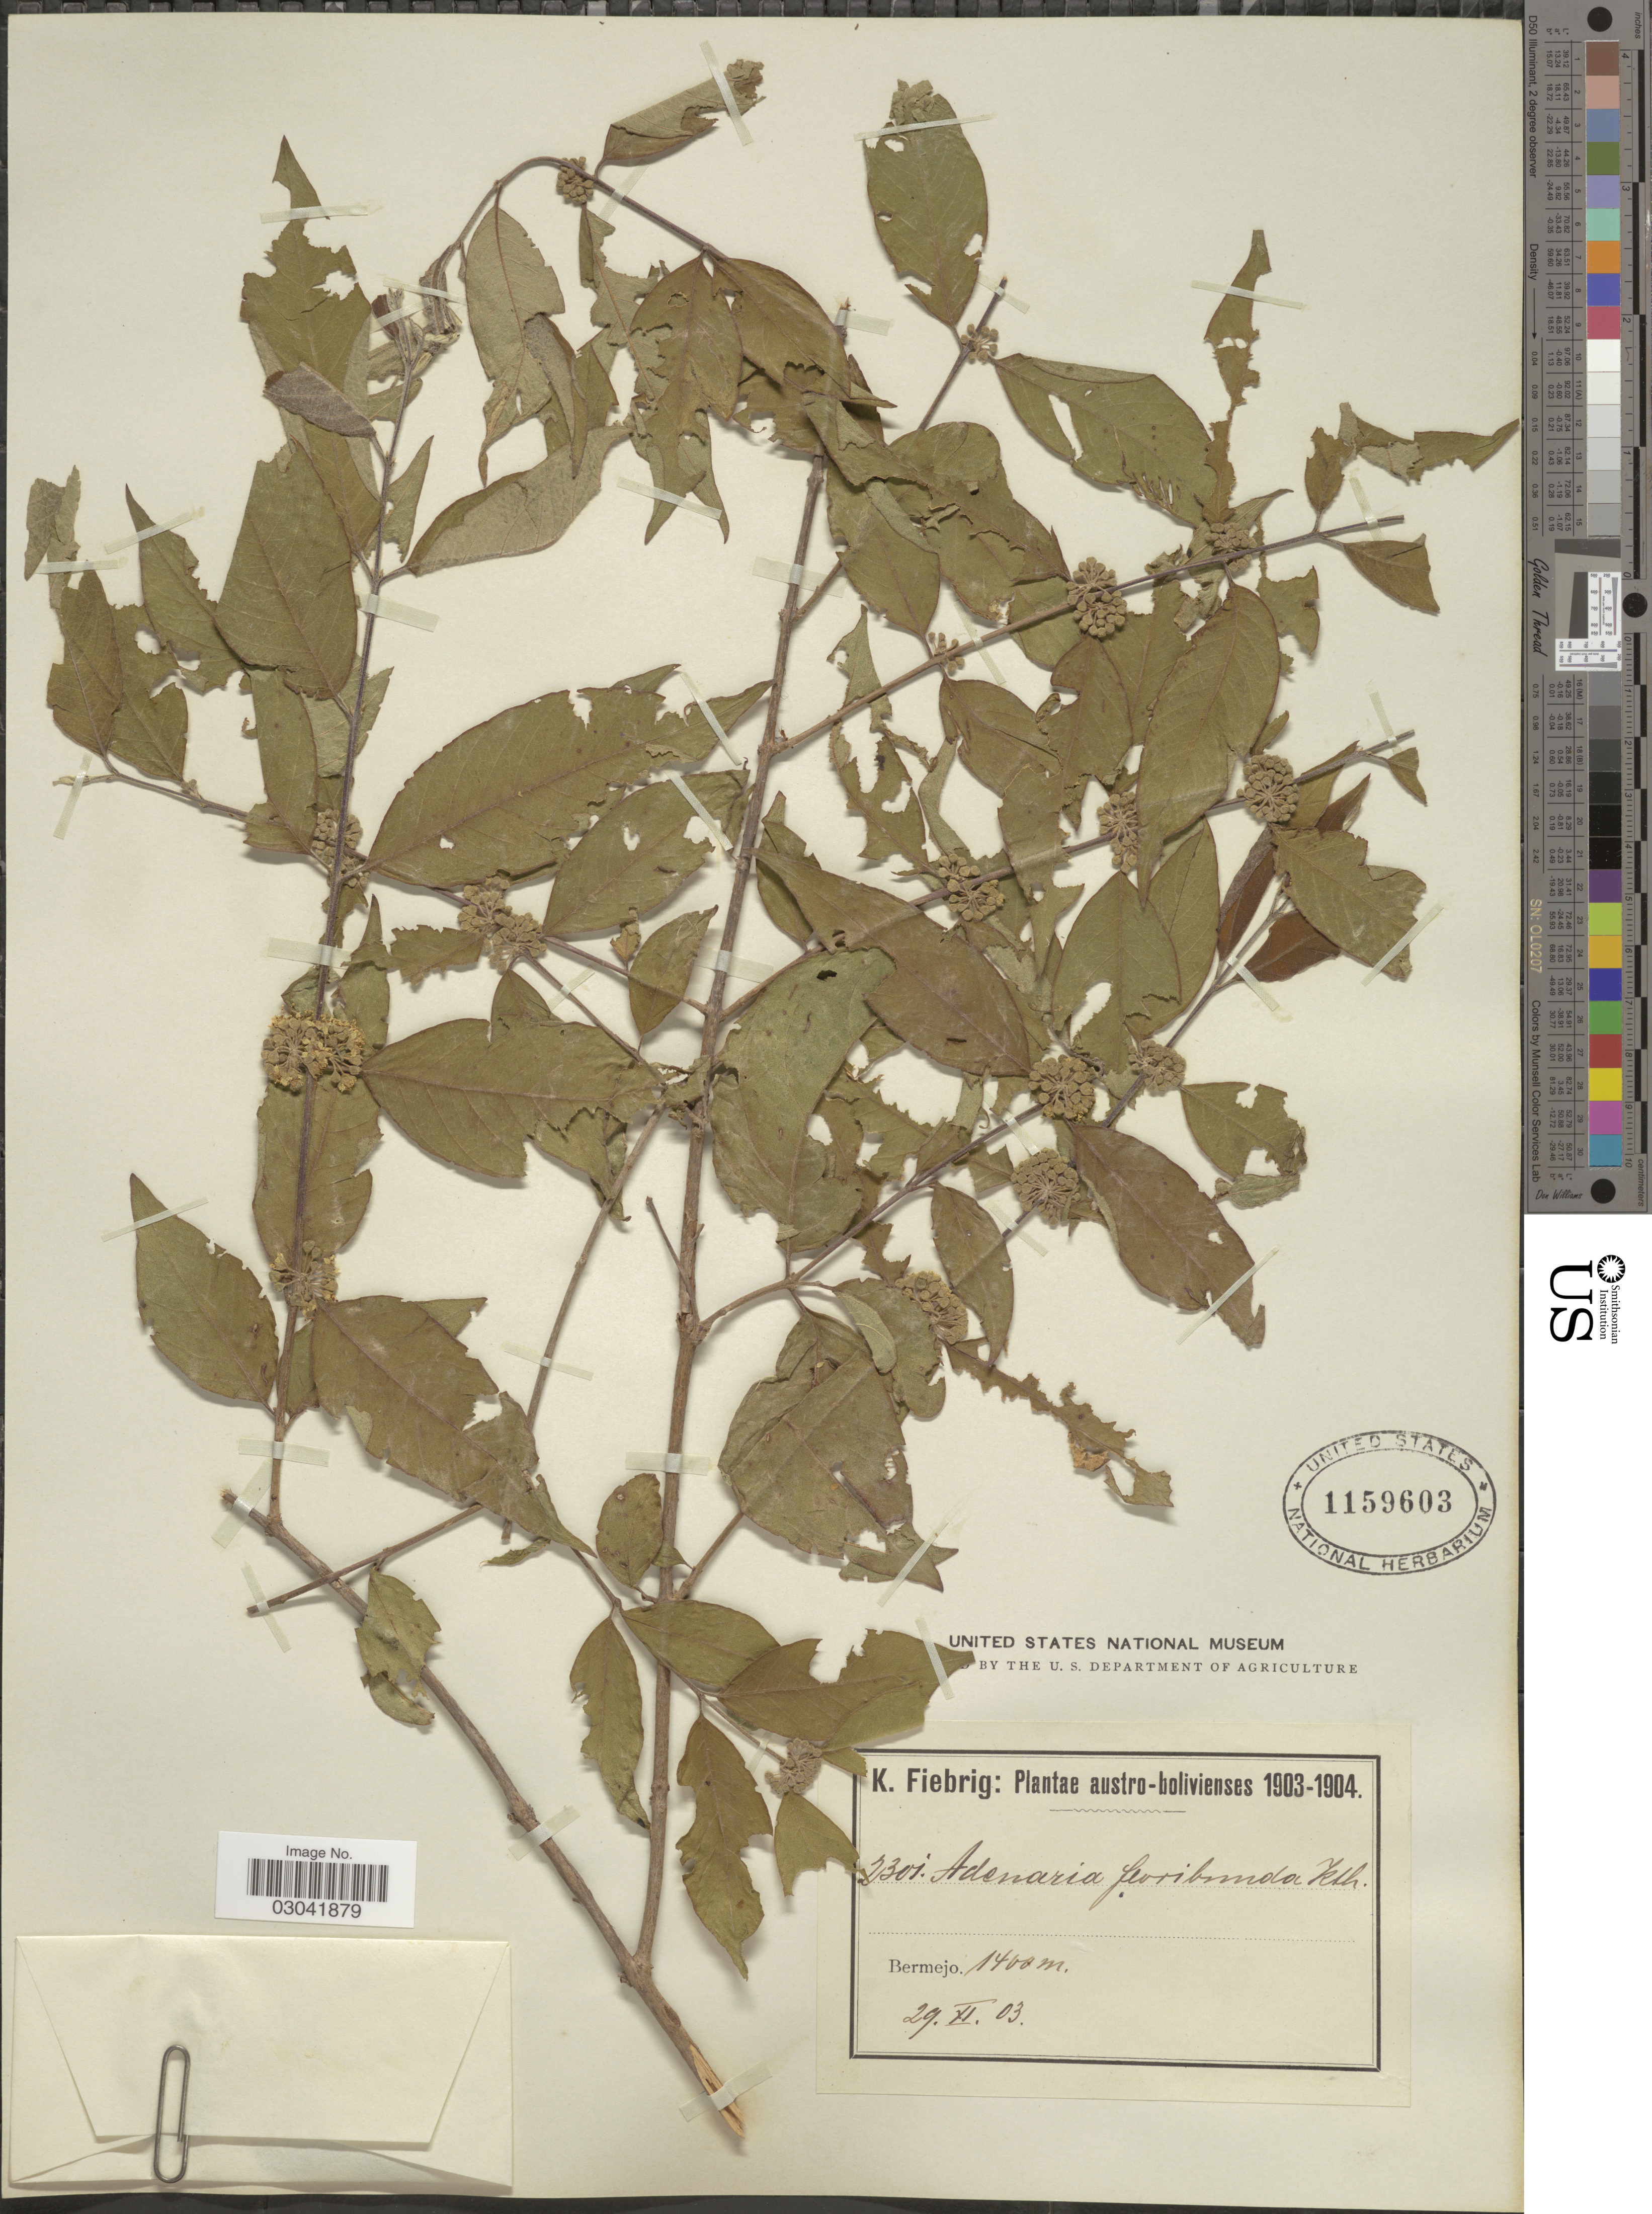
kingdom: Plantae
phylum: Tracheophyta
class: Magnoliopsida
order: Myrtales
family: Lythraceae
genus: Adenaria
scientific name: Adenaria floribunda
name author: Kunth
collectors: K. Fiebrig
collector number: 2301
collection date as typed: Transcribed d/m/y: 29/11/3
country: Bolivia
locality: Austro-bolivienses. Bermejo.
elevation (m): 1400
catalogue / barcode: US 1159603